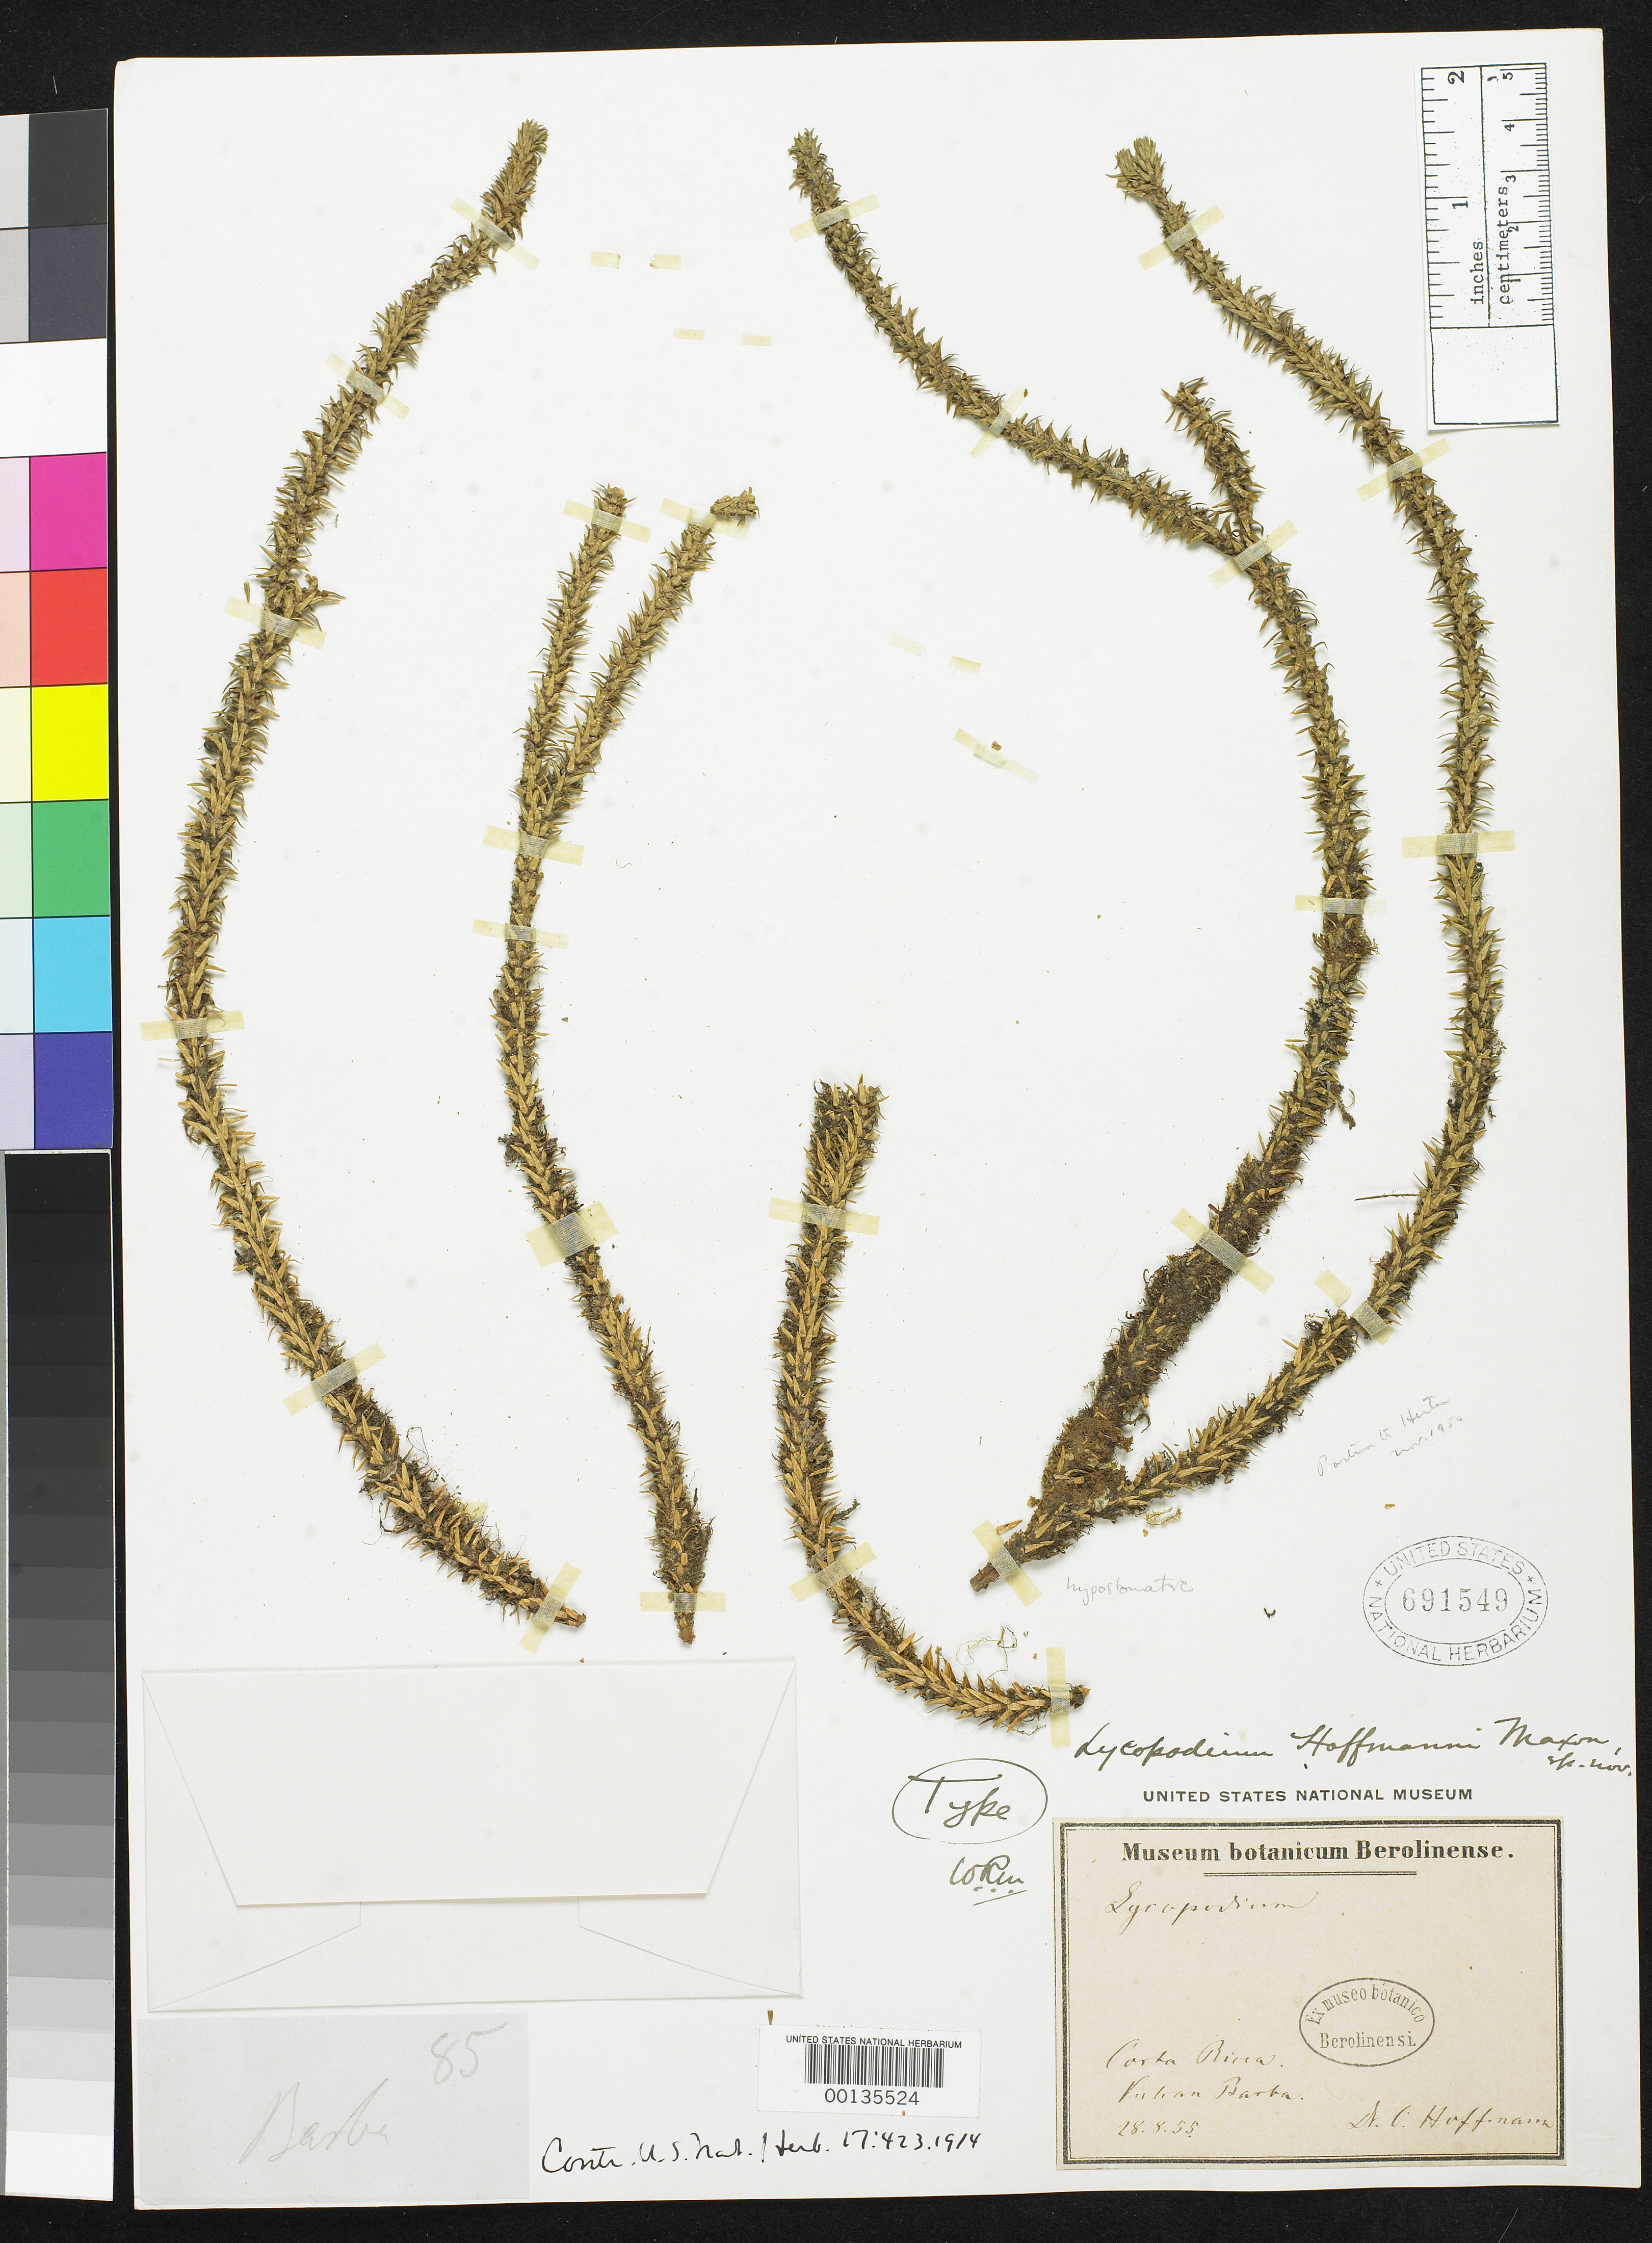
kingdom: Plantae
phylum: Tracheophyta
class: Lycopodiopsida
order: Lycopodiales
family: Lycopodiaceae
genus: Lycopodium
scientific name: Lycopodium hoffmannii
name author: Maxon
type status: Holotype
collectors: C. Hoffmann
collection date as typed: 18 Aug 1855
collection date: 1855-08-18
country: Costa Rica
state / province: Heredia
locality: Vulcan Barba.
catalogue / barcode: US 691549